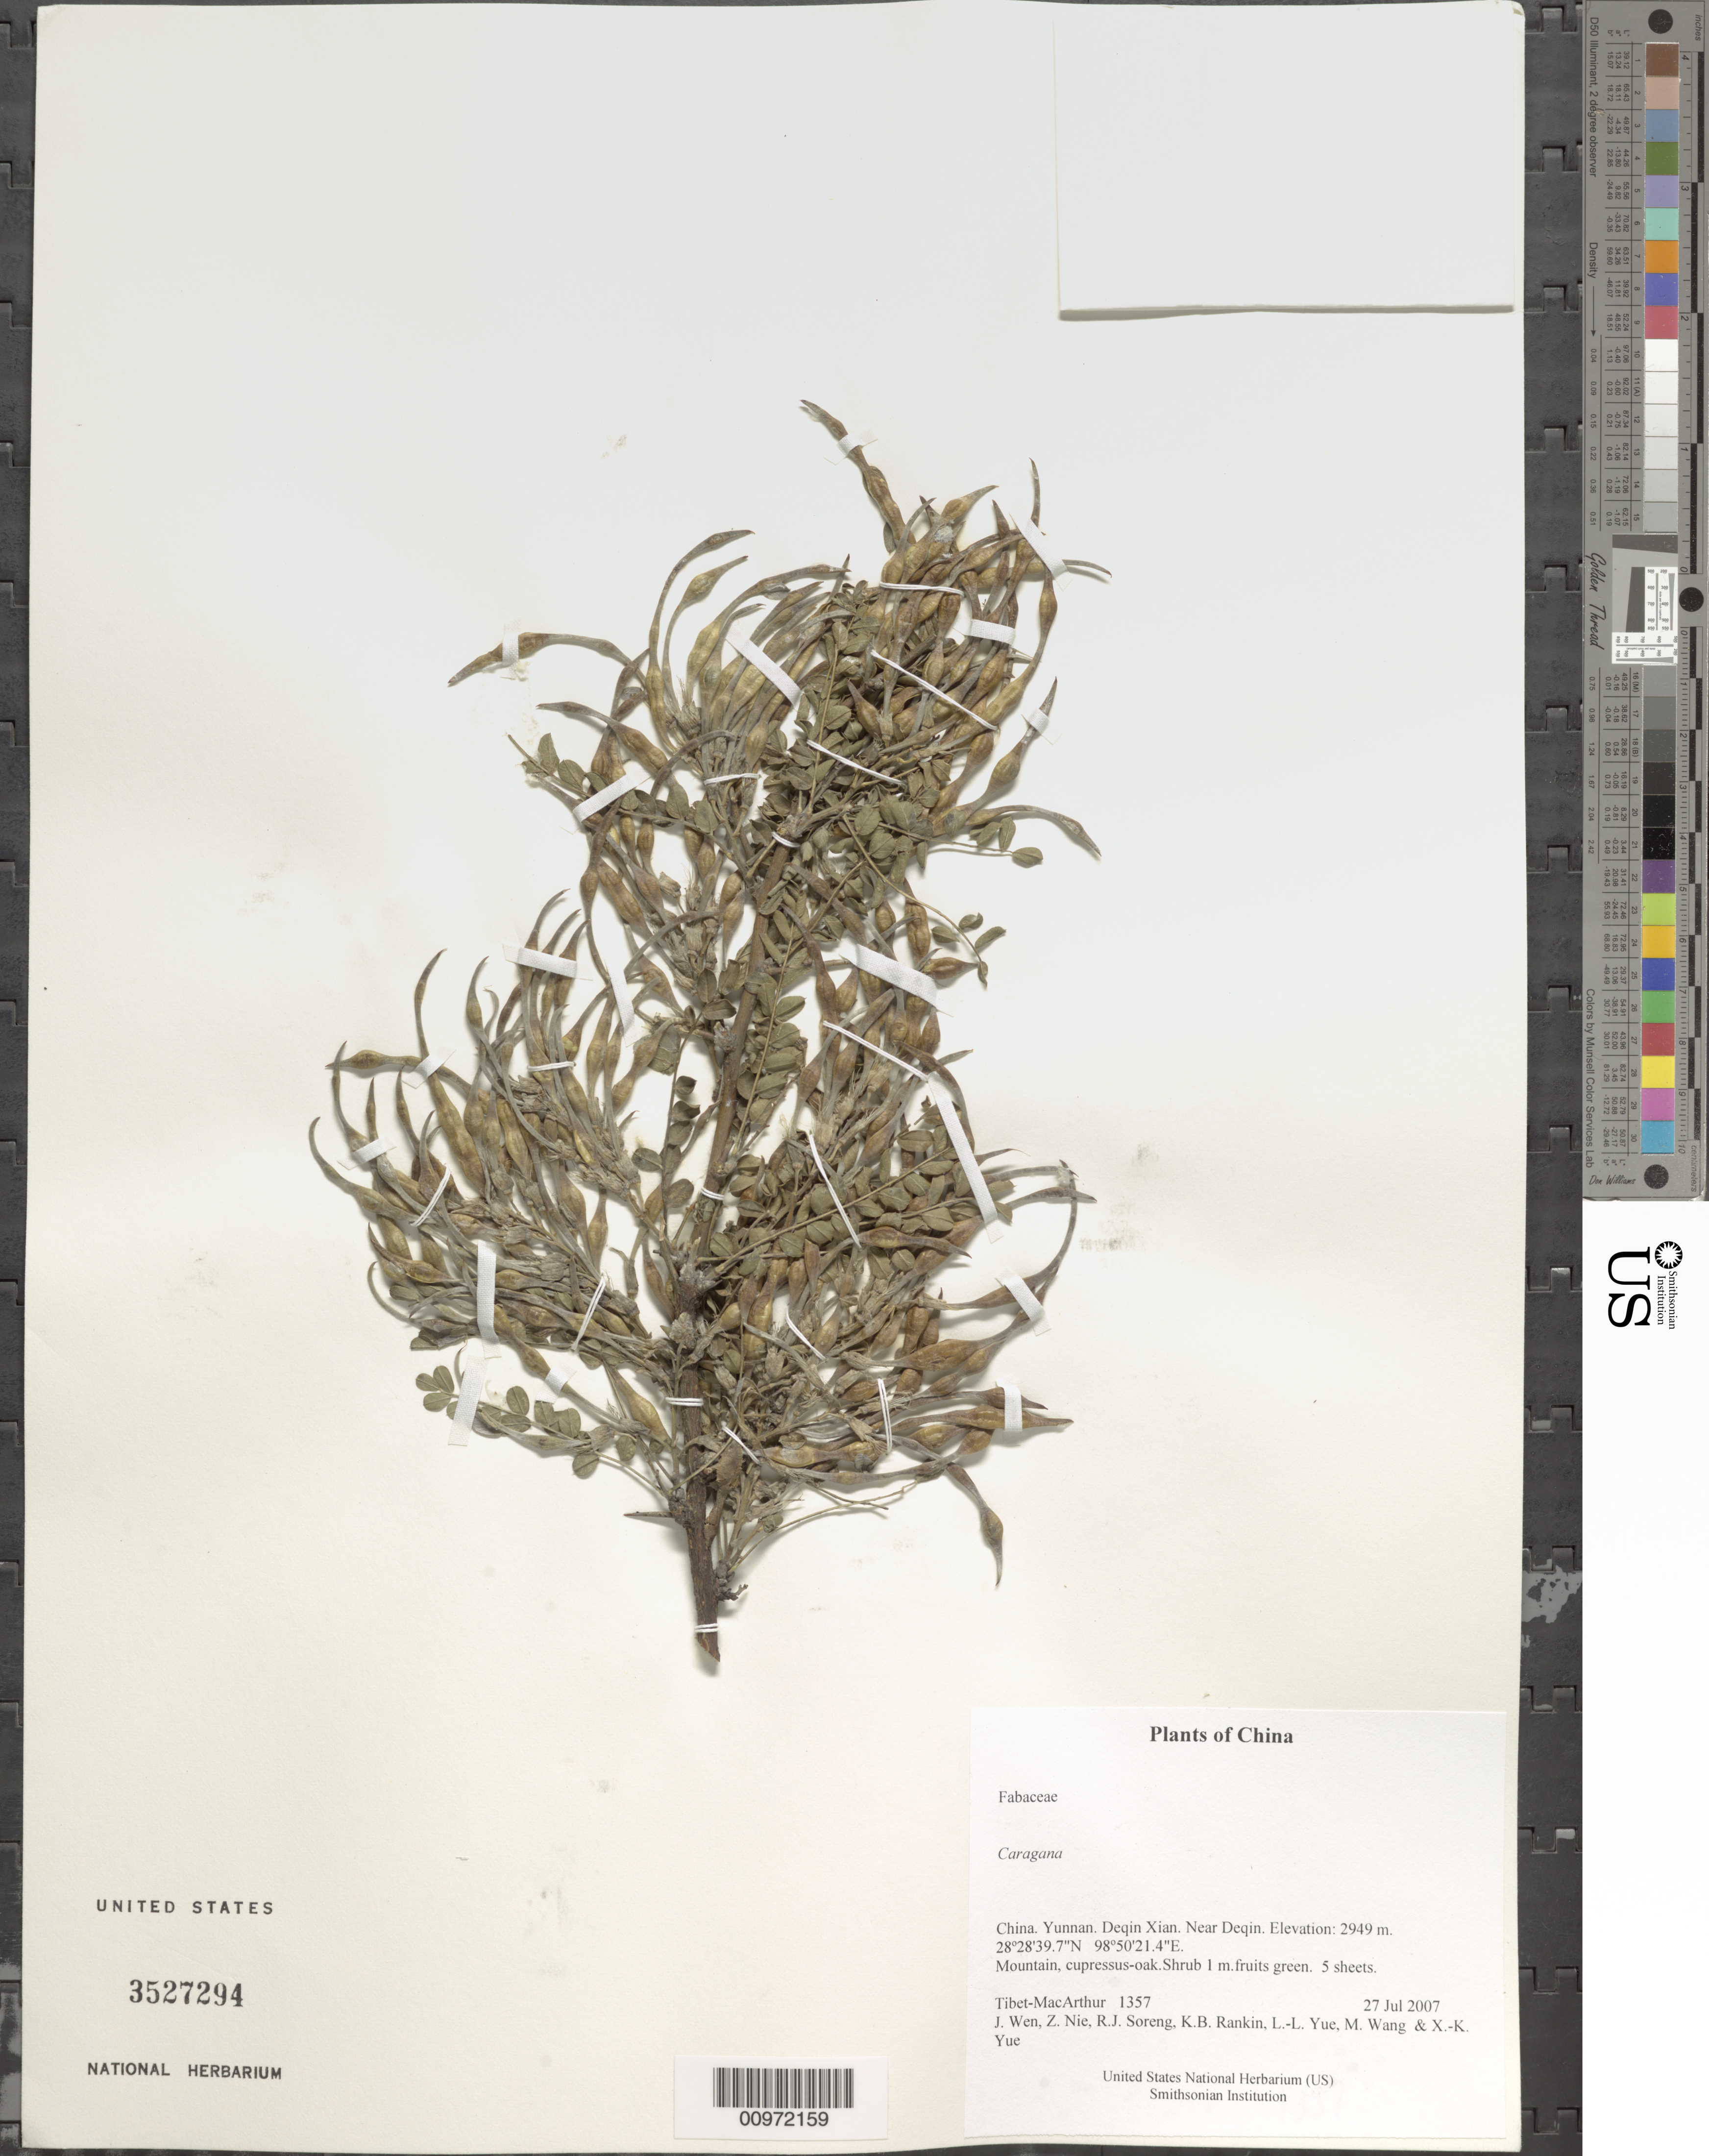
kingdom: Plantae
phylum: Tracheophyta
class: Magnoliopsida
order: Fabales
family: Fabaceae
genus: Caragana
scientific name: Caragana sp.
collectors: Tibet-MacArthur, J. Wen, Z. Nie, R. J. Soreng, K. Rankin, L. Yue, M. Wang & X. Yue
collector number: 1357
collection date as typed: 27 Jul 2007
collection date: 2007-07-27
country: China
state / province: Yunnan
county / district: Deqin Xian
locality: Near Deqin.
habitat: Mountain, cupressus-oak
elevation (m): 2949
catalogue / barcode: US 3527294